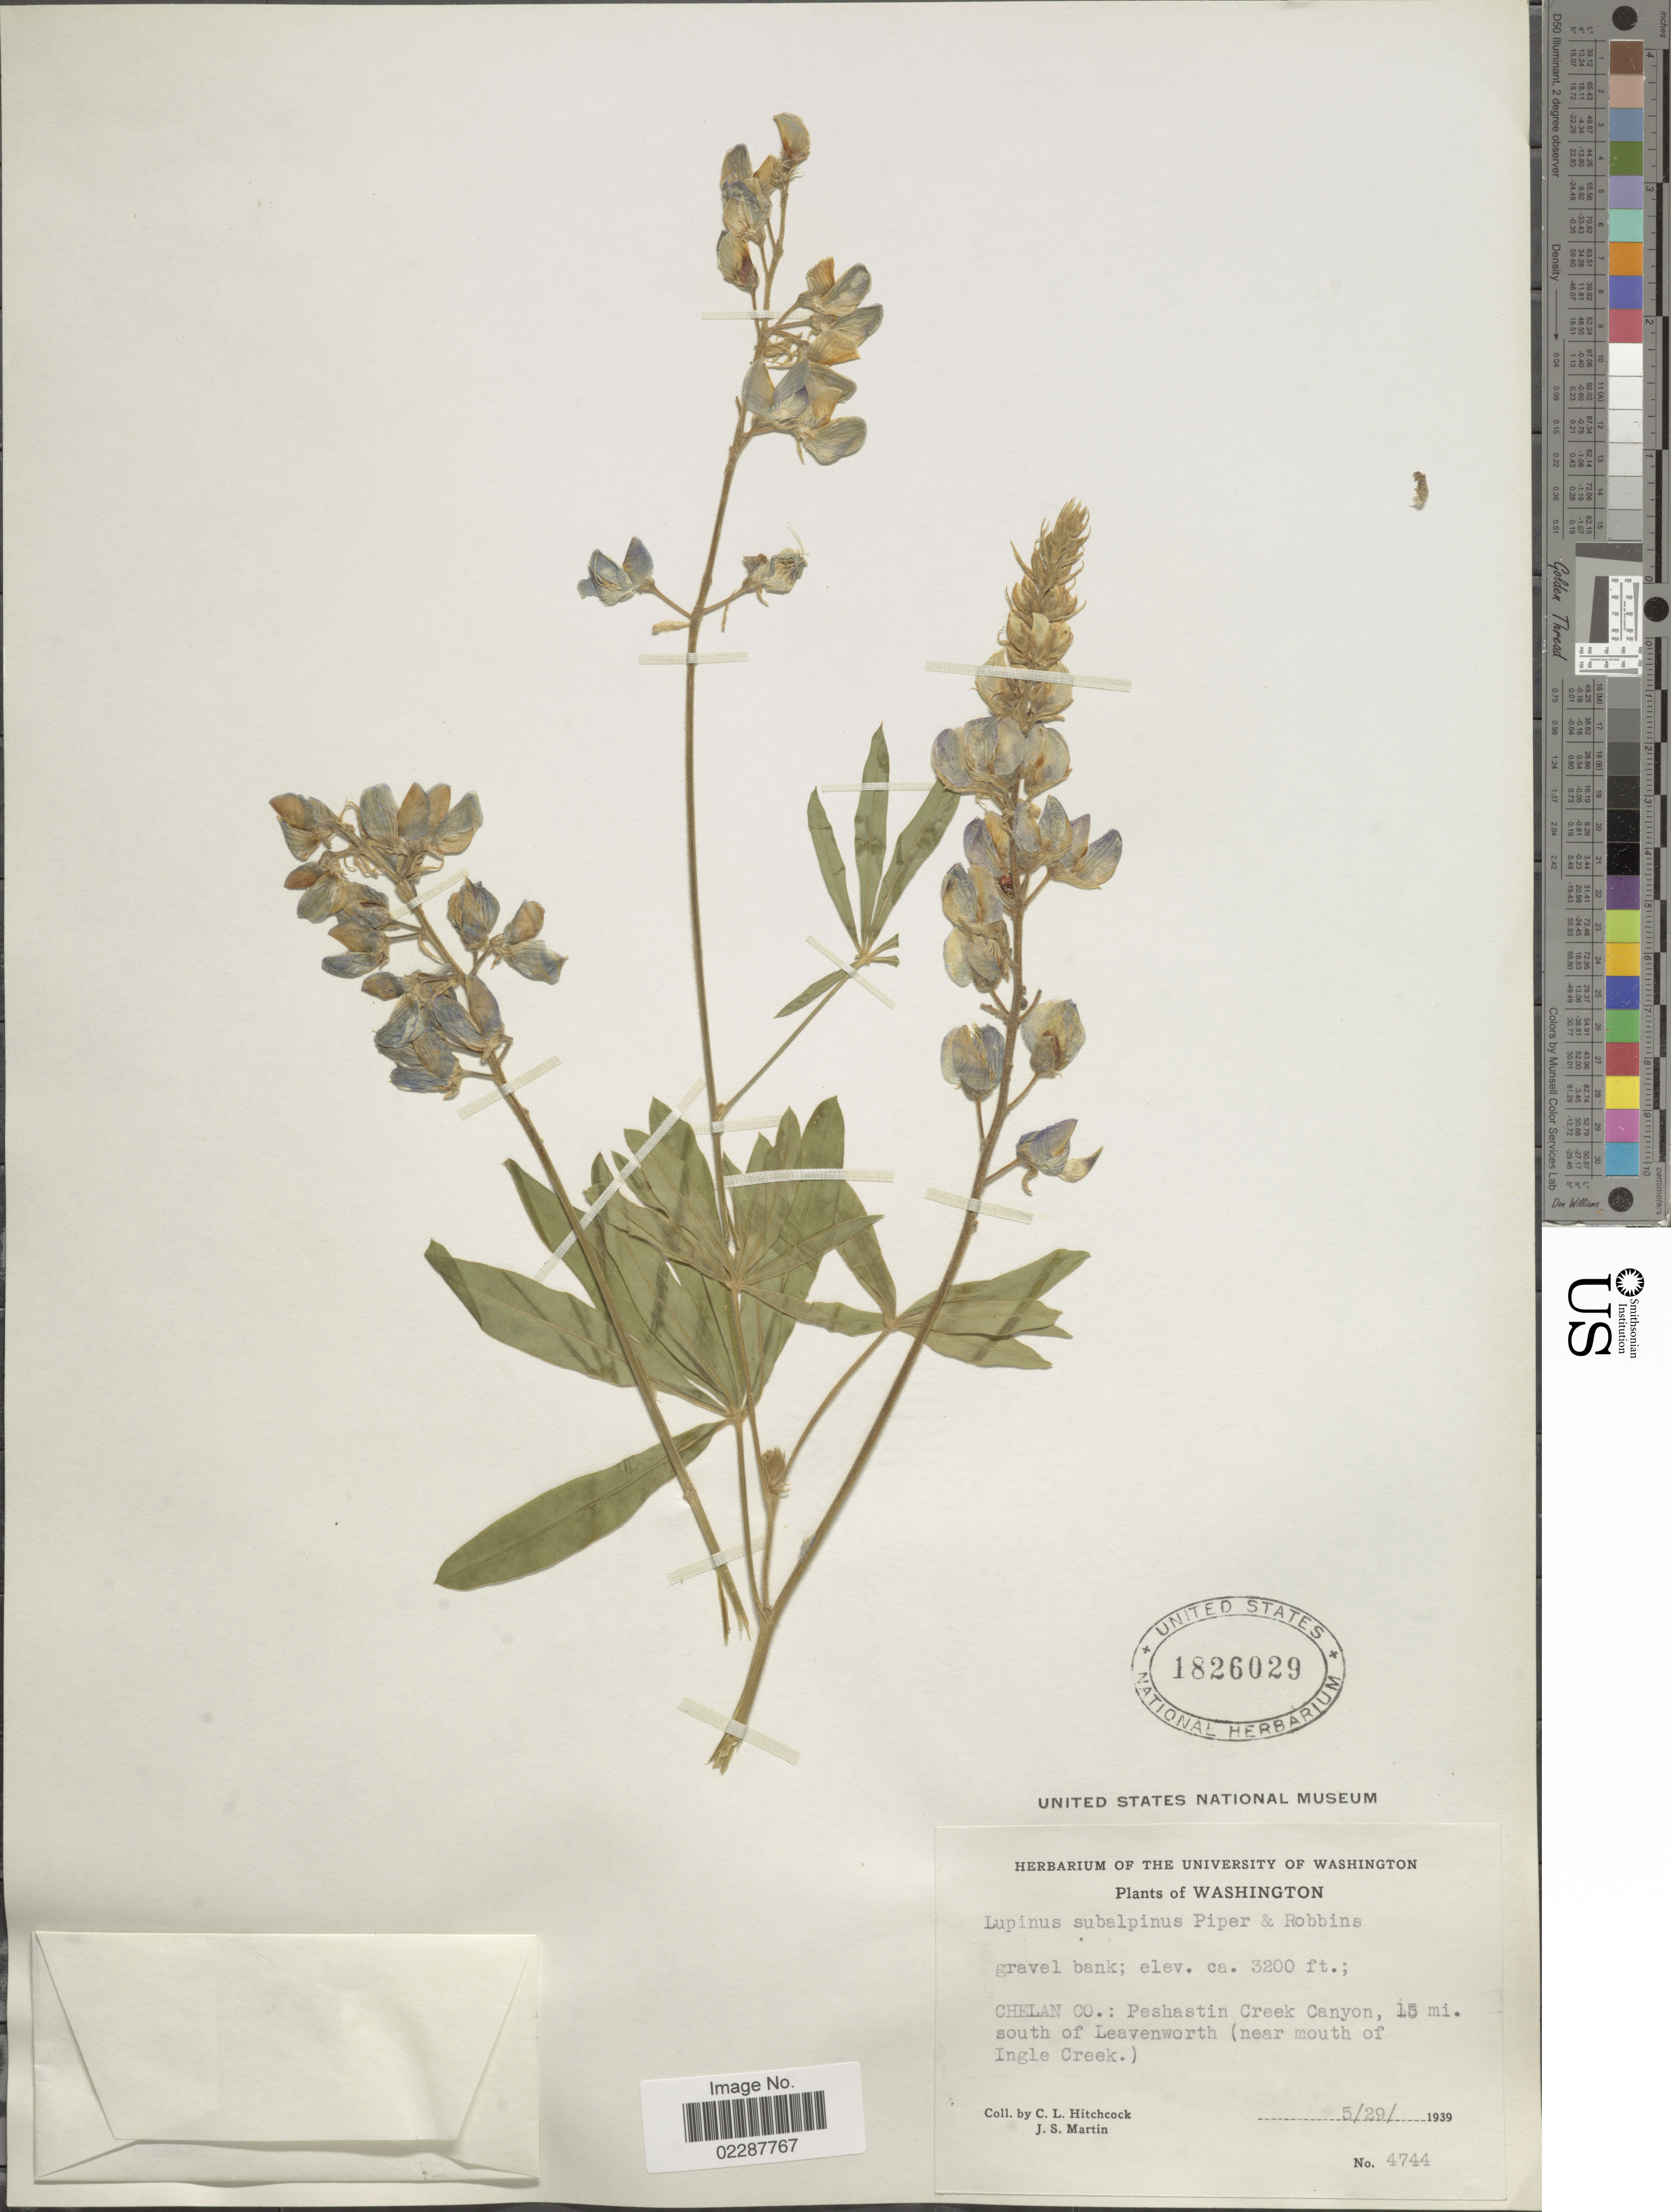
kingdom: Plantae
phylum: Tracheophyta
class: Magnoliopsida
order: Fabales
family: Fabaceae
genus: Lupinus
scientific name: Lupinus subalpinus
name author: Piper & B.L. Rob.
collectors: C. L. Hitchcock & J. S. Martin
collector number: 4744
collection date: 1939-05-29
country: United States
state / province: Washington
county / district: Chelan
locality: Chelan Co.: Peshastin Creek Canyon, 15 mi. south of Leavenworth (near mouth of Ingle Creek)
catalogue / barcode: US 1826029